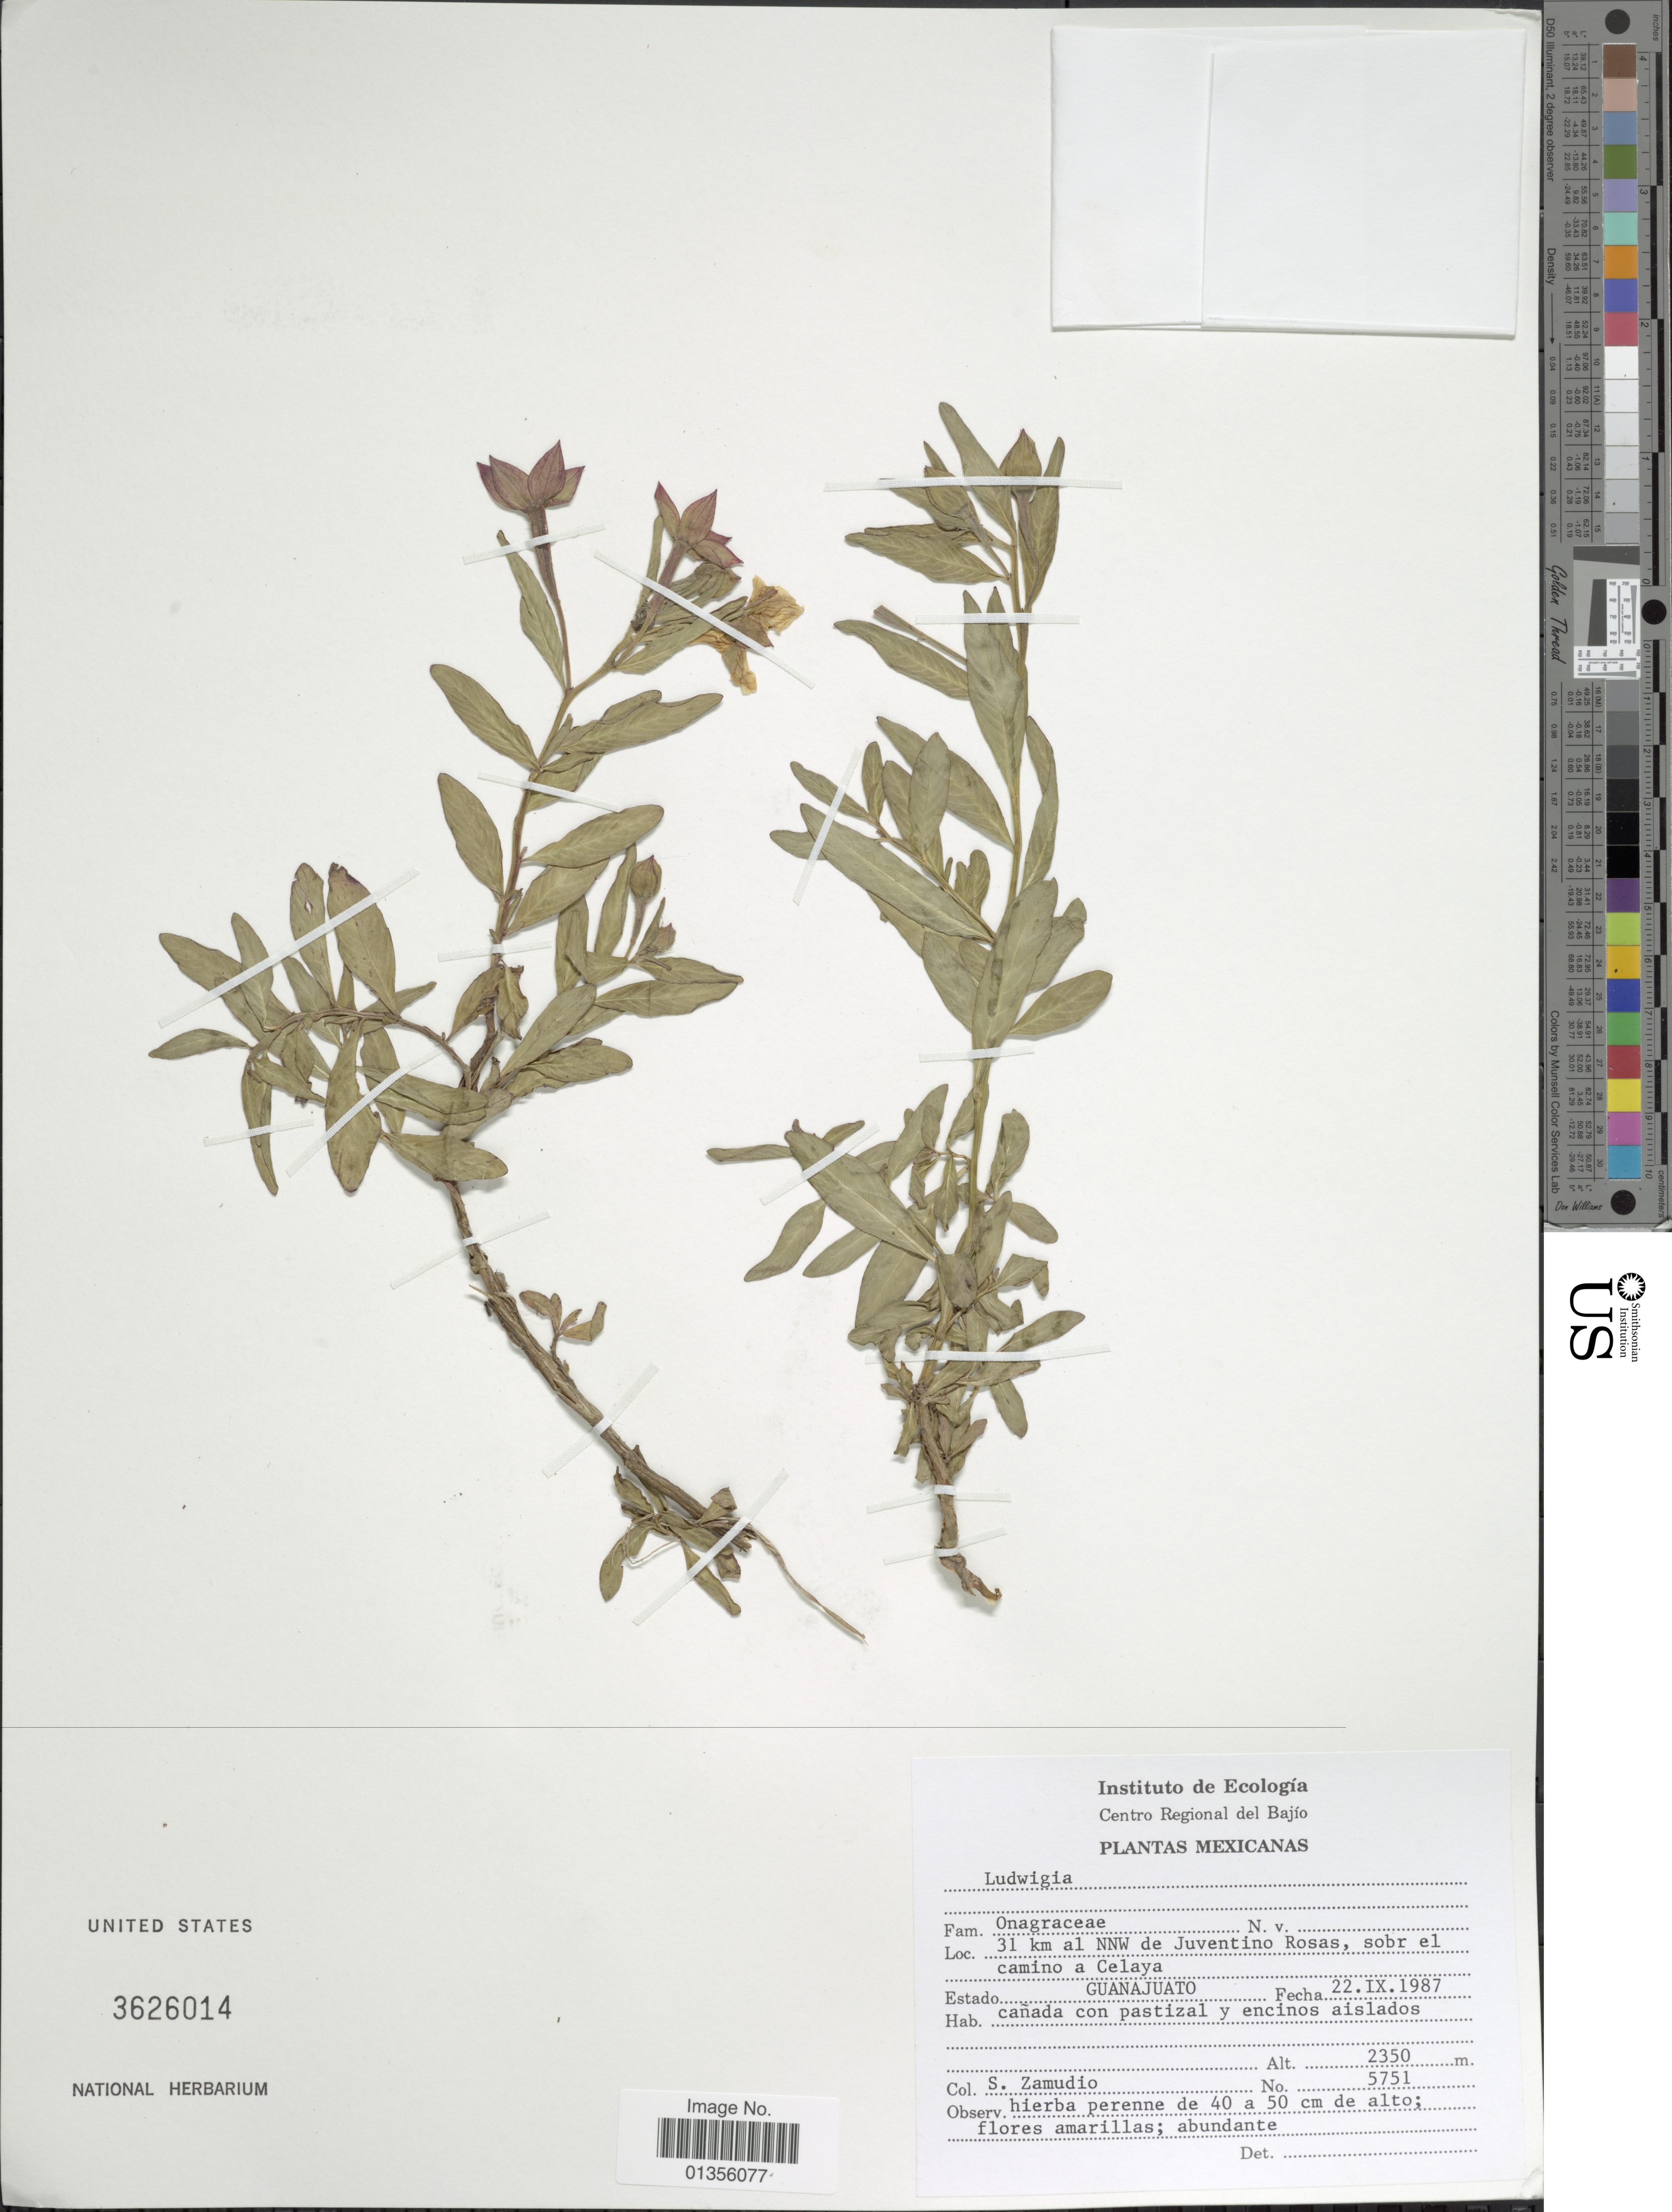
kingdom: Plantae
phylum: Tracheophyta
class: Magnoliopsida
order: Myrtales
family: Onagraceae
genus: Ludwigia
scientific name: Ludwigia sp.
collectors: S. Zamudio Ruíz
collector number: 5751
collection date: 1987-09-22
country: Mexico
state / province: Guanajuato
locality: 31 km al NNW de Juventino Rosas, sobr el camino a Celaya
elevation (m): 2350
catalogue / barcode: US 3626014